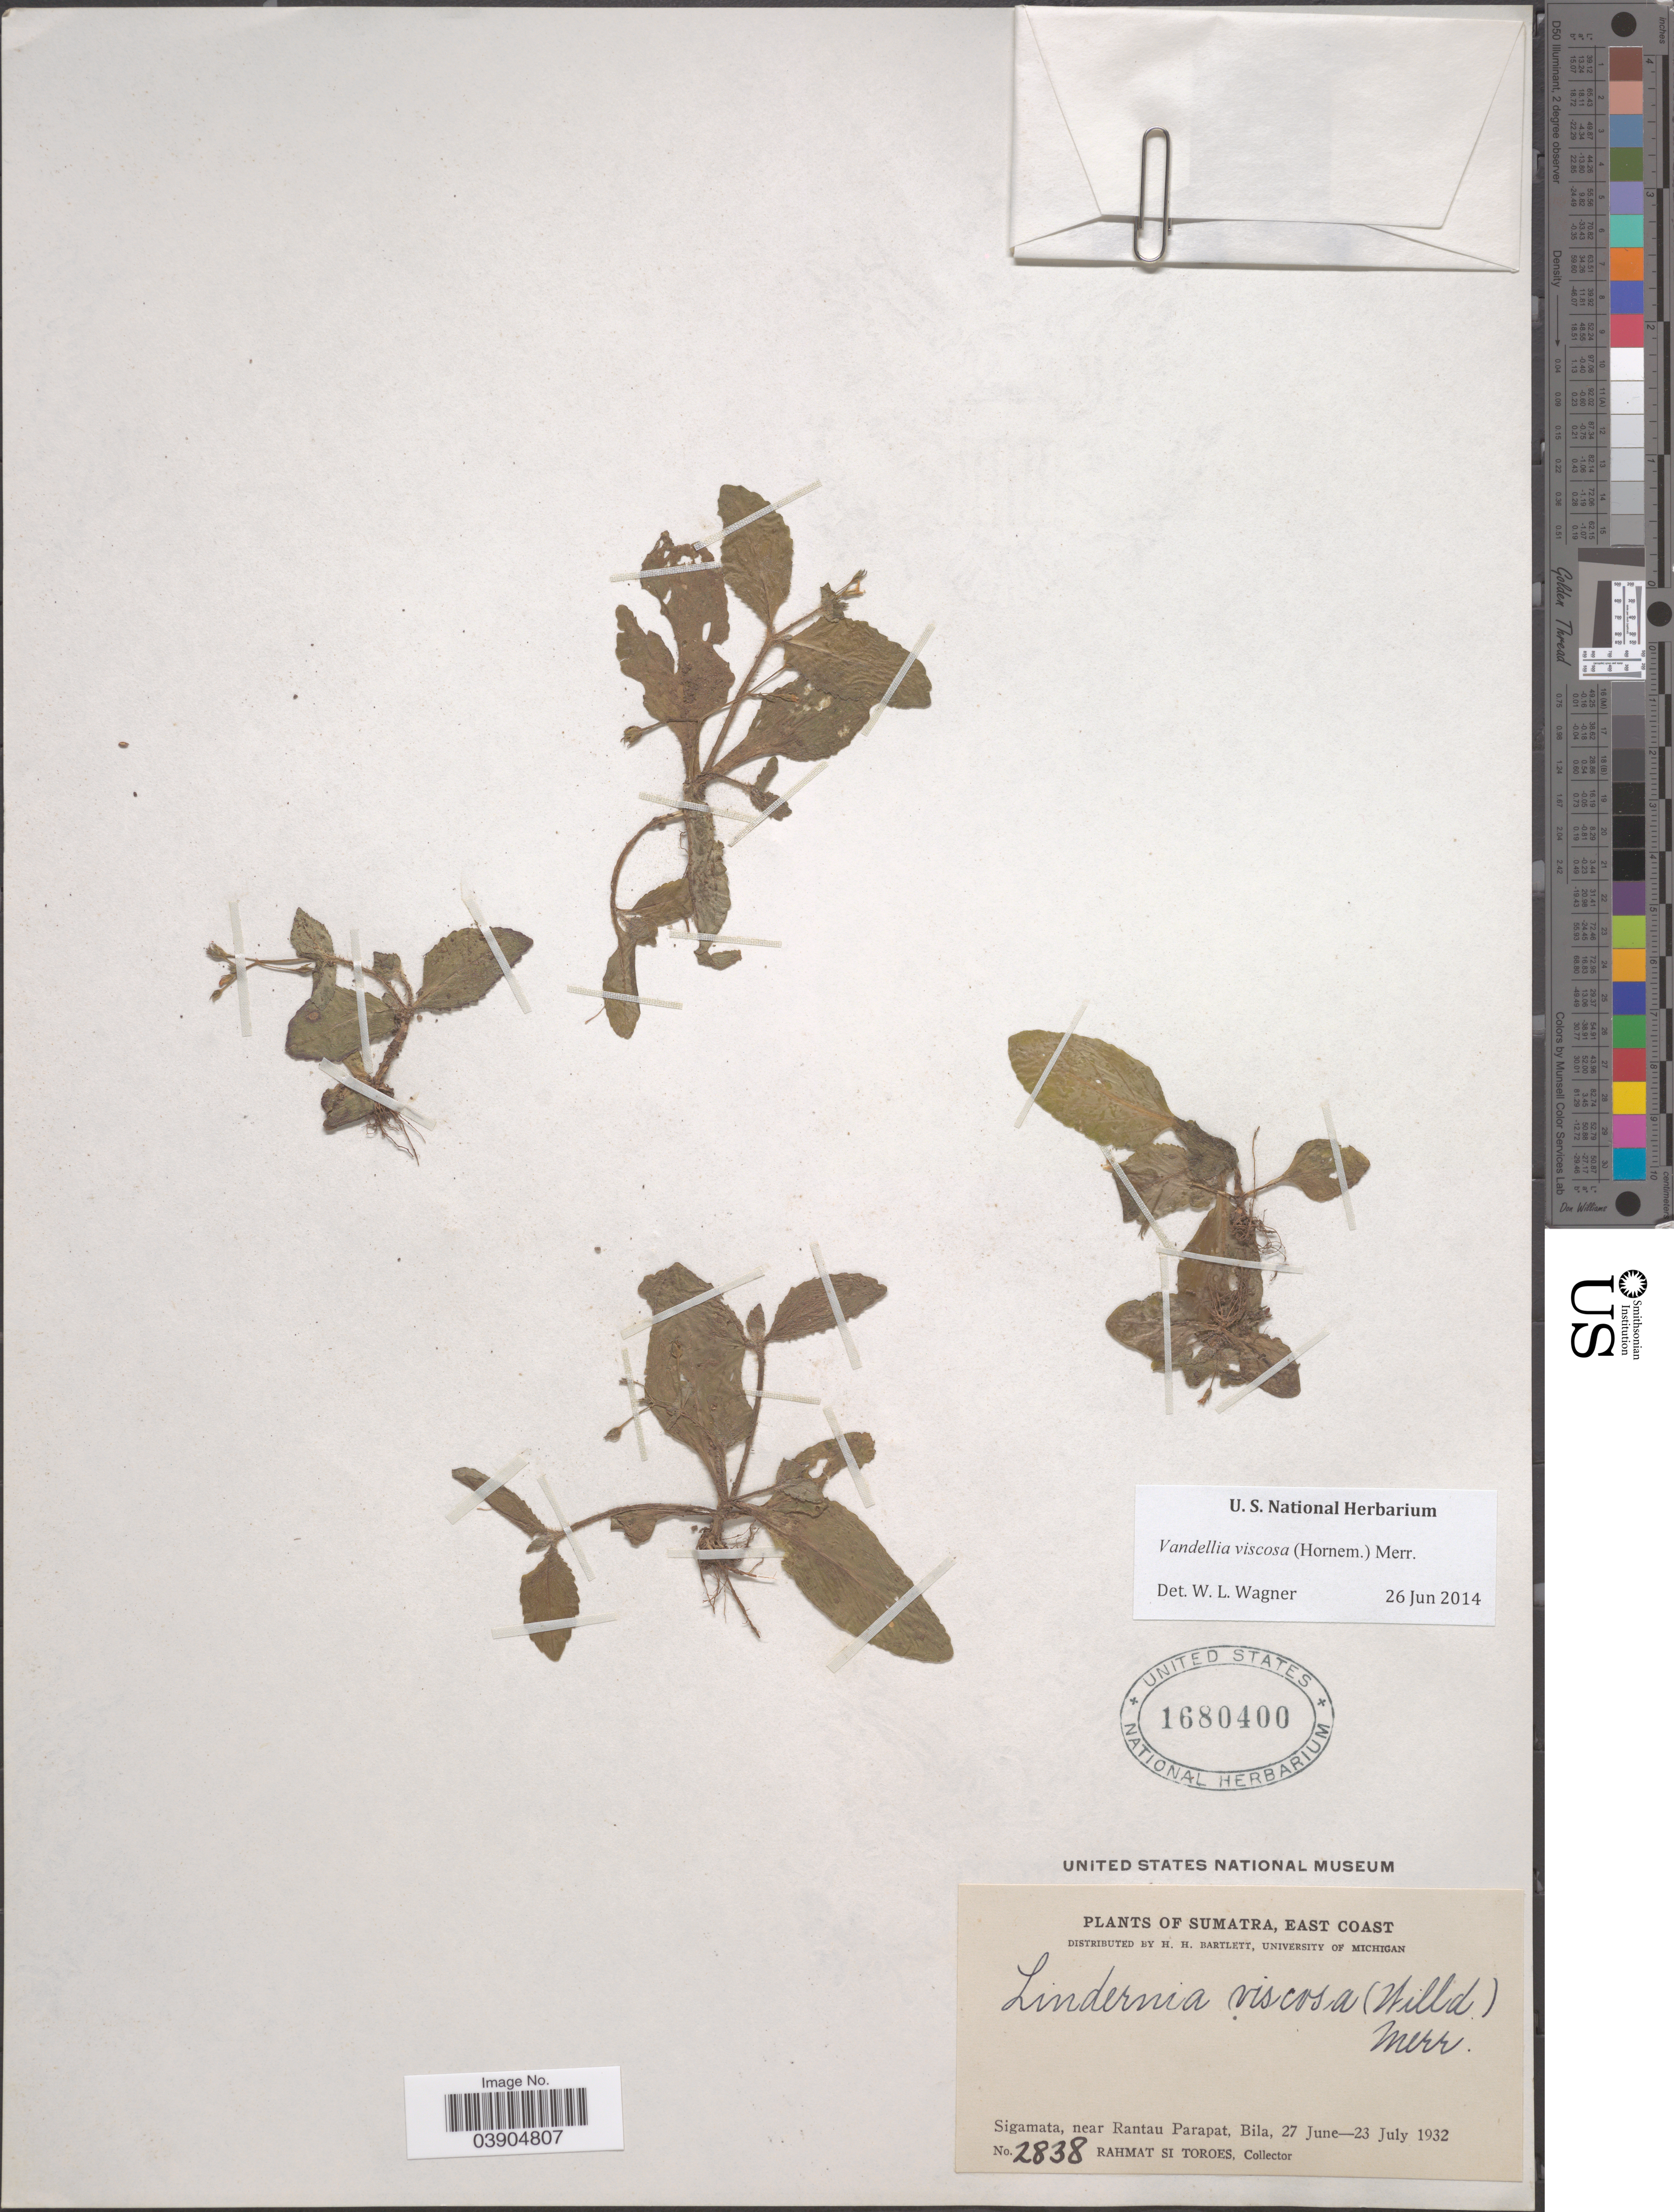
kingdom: Plantae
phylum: Tracheophyta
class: Magnoliopsida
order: Lamiales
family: Linderniaceae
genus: Lindernia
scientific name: Lindernia viscosa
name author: (Hornem.) Merr.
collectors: Rahmat Si Boeea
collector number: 2838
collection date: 1932-06-27/1932-07-23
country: Indonesia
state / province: Sumatra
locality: East Coast. Sigamata, near Rantau Parapat, Bila.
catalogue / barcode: US 1680400